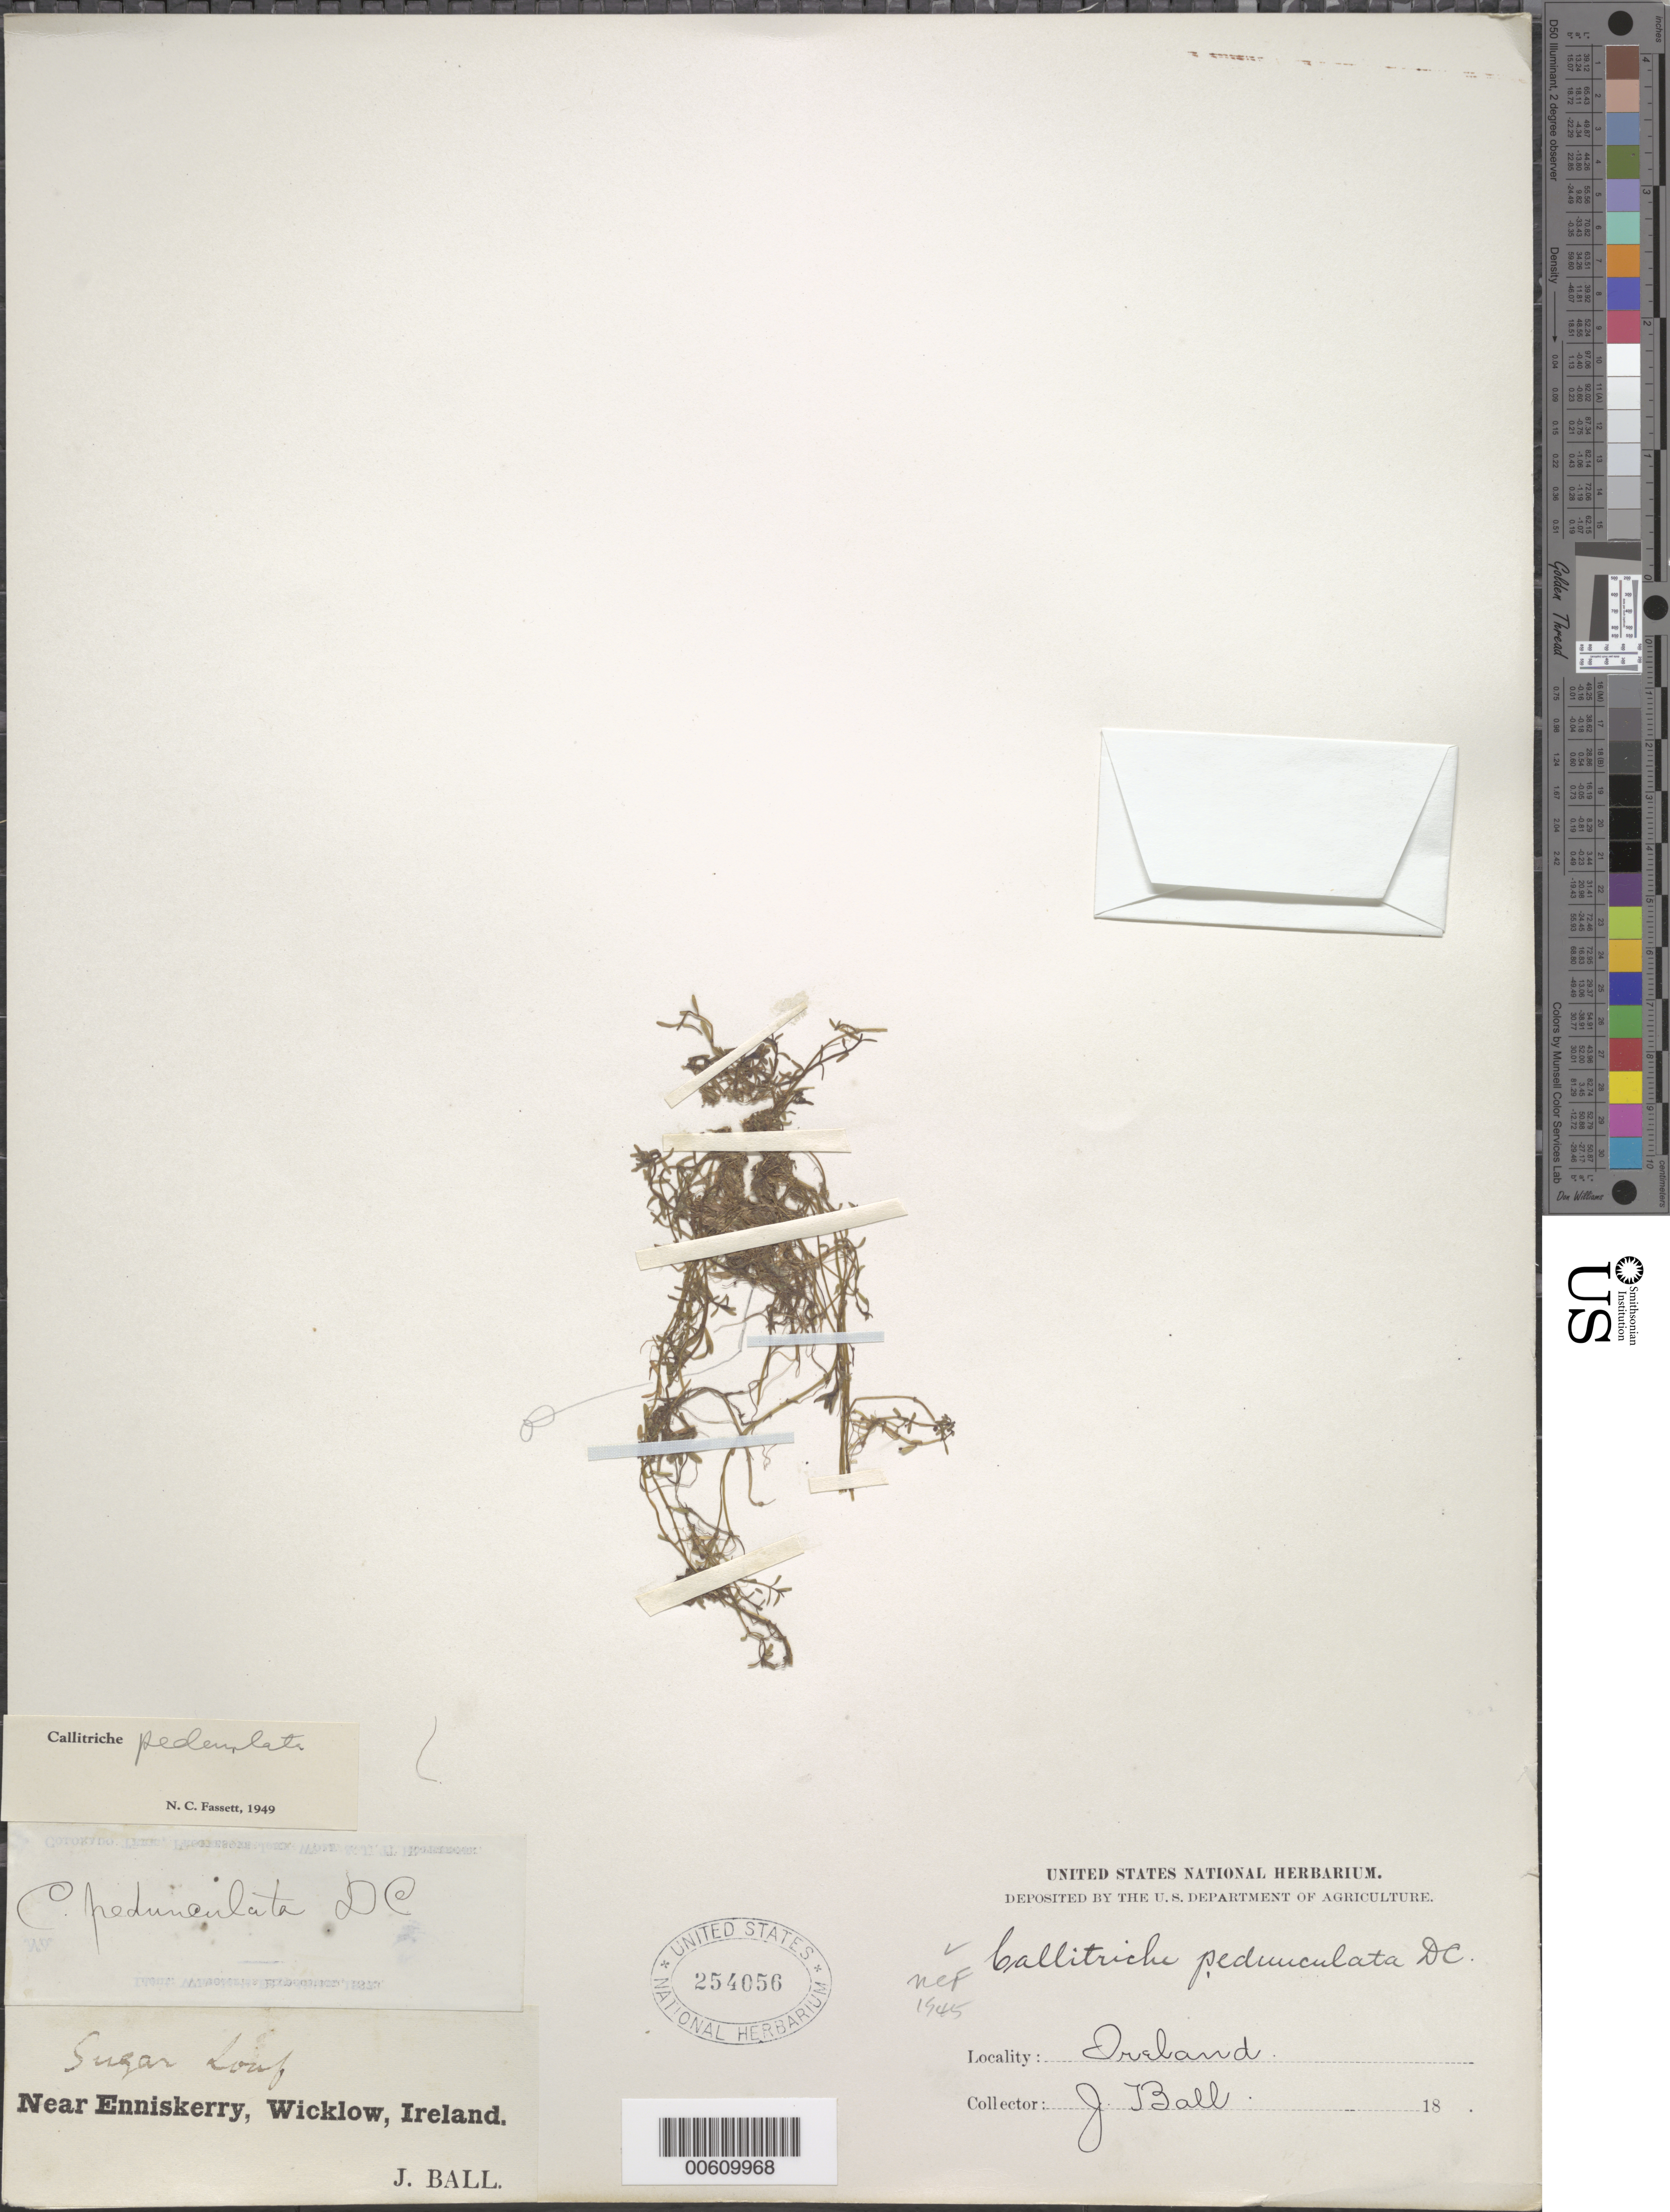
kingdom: Plantae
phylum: Tracheophyta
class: Magnoliopsida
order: Lamiales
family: Plantaginaceae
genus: Callitriche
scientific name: Callitriche pedunculata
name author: DC.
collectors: J. Ball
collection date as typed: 18--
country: Ireland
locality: Sugar Loaf, near Enniskerry, Wicklow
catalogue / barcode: US 254056